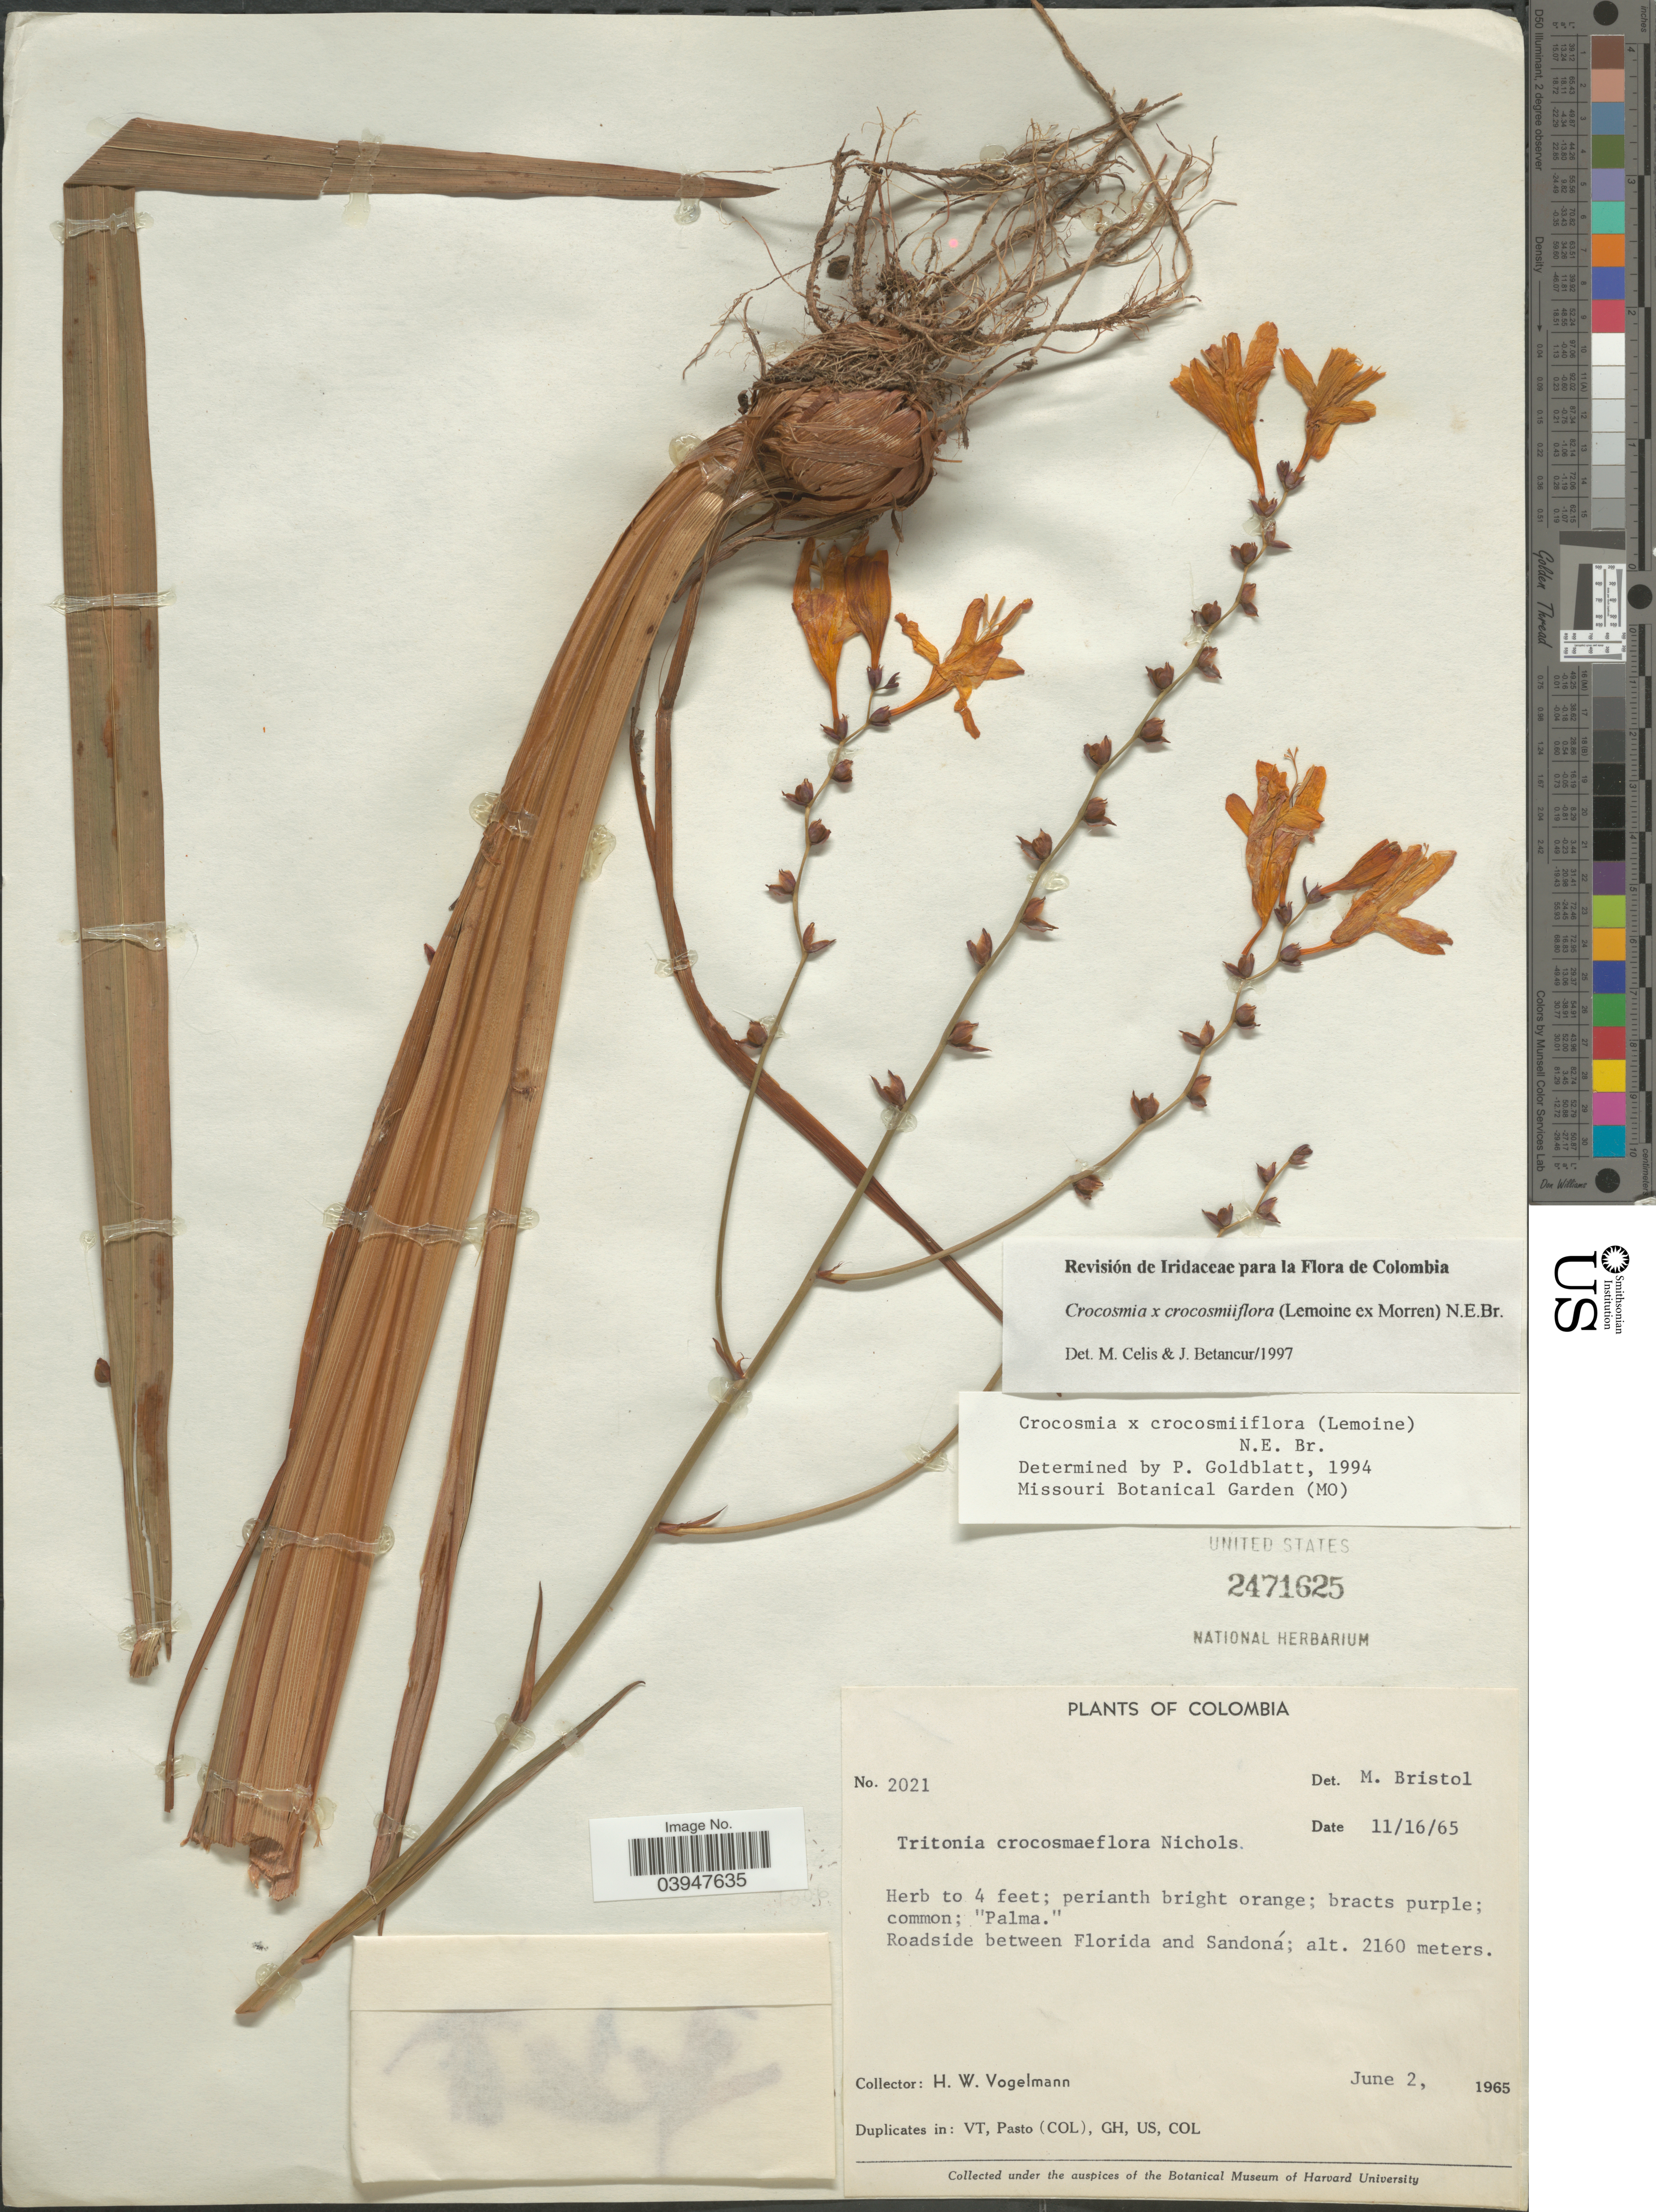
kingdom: Plantae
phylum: Tracheophyta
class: Liliopsida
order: Asparagales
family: Iridaceae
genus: Crocosmia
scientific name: Crocosmia x crocosmiiflora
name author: (Lemoine) N.E. Br.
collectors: H. Vogelmann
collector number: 2021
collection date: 1965-06-02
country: Colombia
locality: Roadside between Florida and Sandoná.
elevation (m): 2160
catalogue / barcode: US 2471625